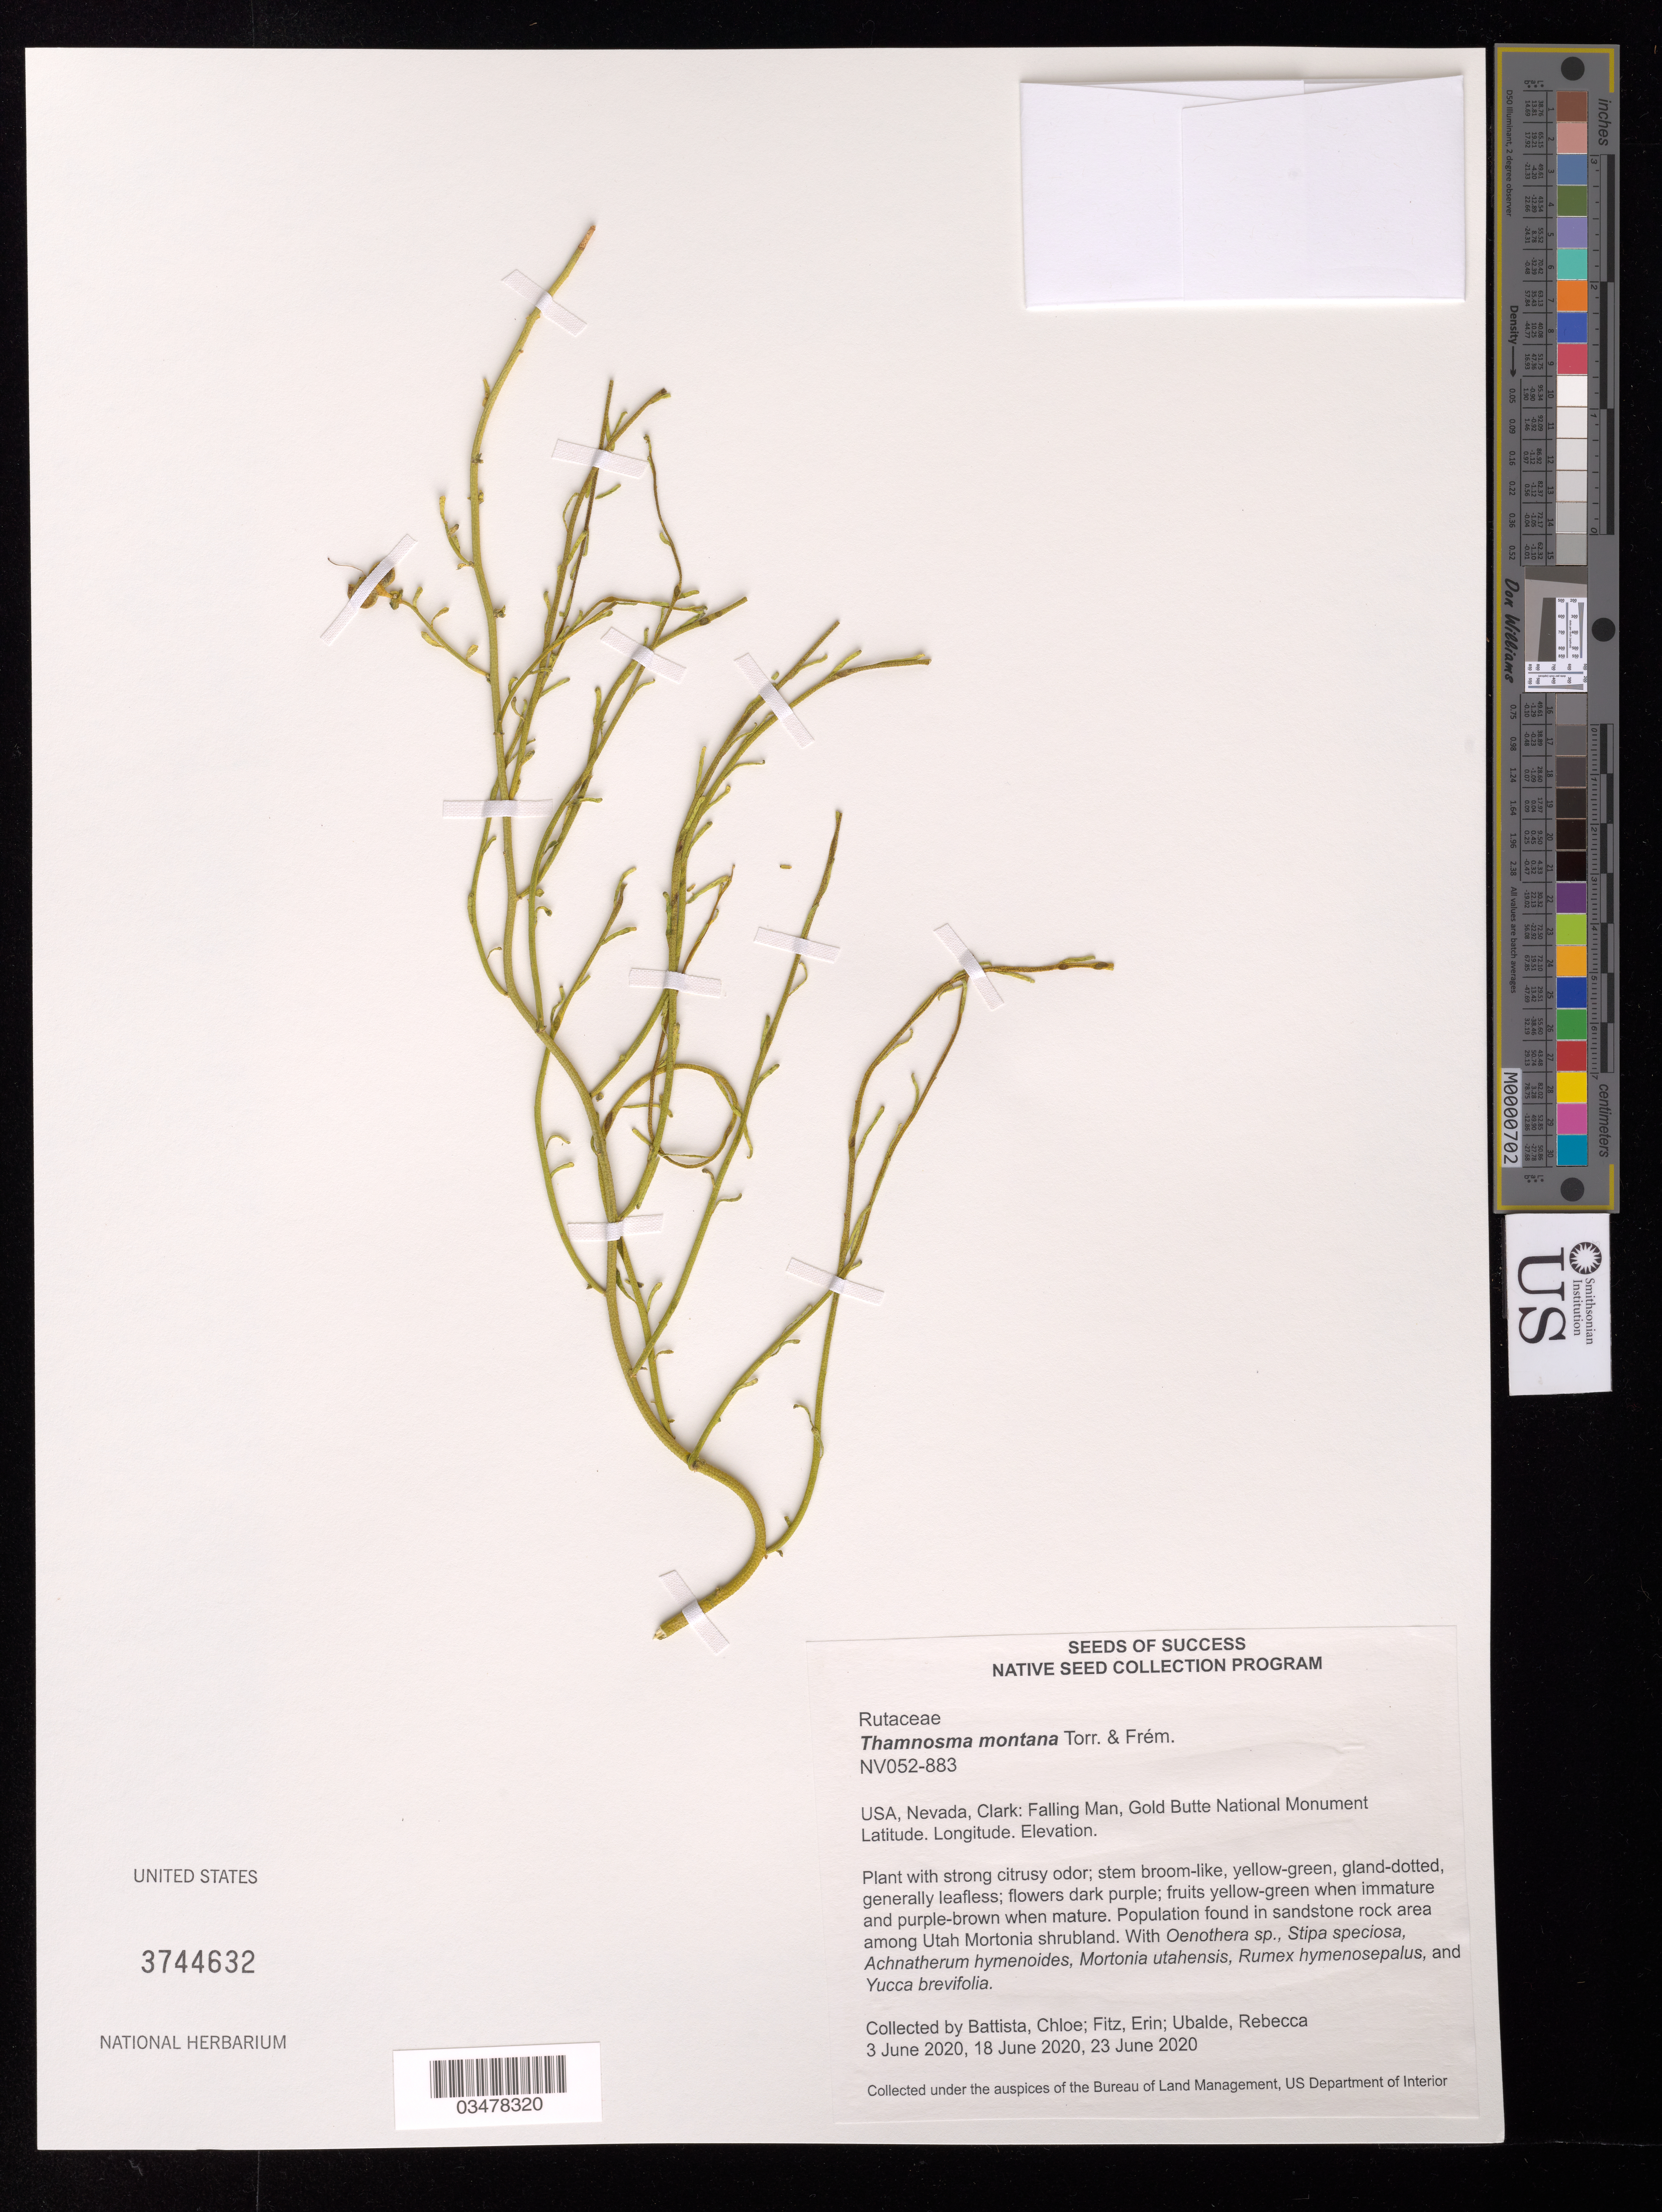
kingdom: Plantae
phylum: Tracheophyta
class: Magnoliopsida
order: Sapindales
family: Rutaceae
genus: Thamnosma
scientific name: Thamnosma montana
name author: Torr. & Frém.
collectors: C. Battista, E. Fitz & R. Ubalde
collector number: NV052-883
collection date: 2020-06-03/2020-06-23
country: United States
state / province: Nevada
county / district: Clark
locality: Falling Man, Gold Butte National Monument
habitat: Sandstone rock area among Utah Mortonia shrubland. With Oenothera sp., Stipa speciosa, Yucca brevifolia, etc.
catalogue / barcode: US 3744632